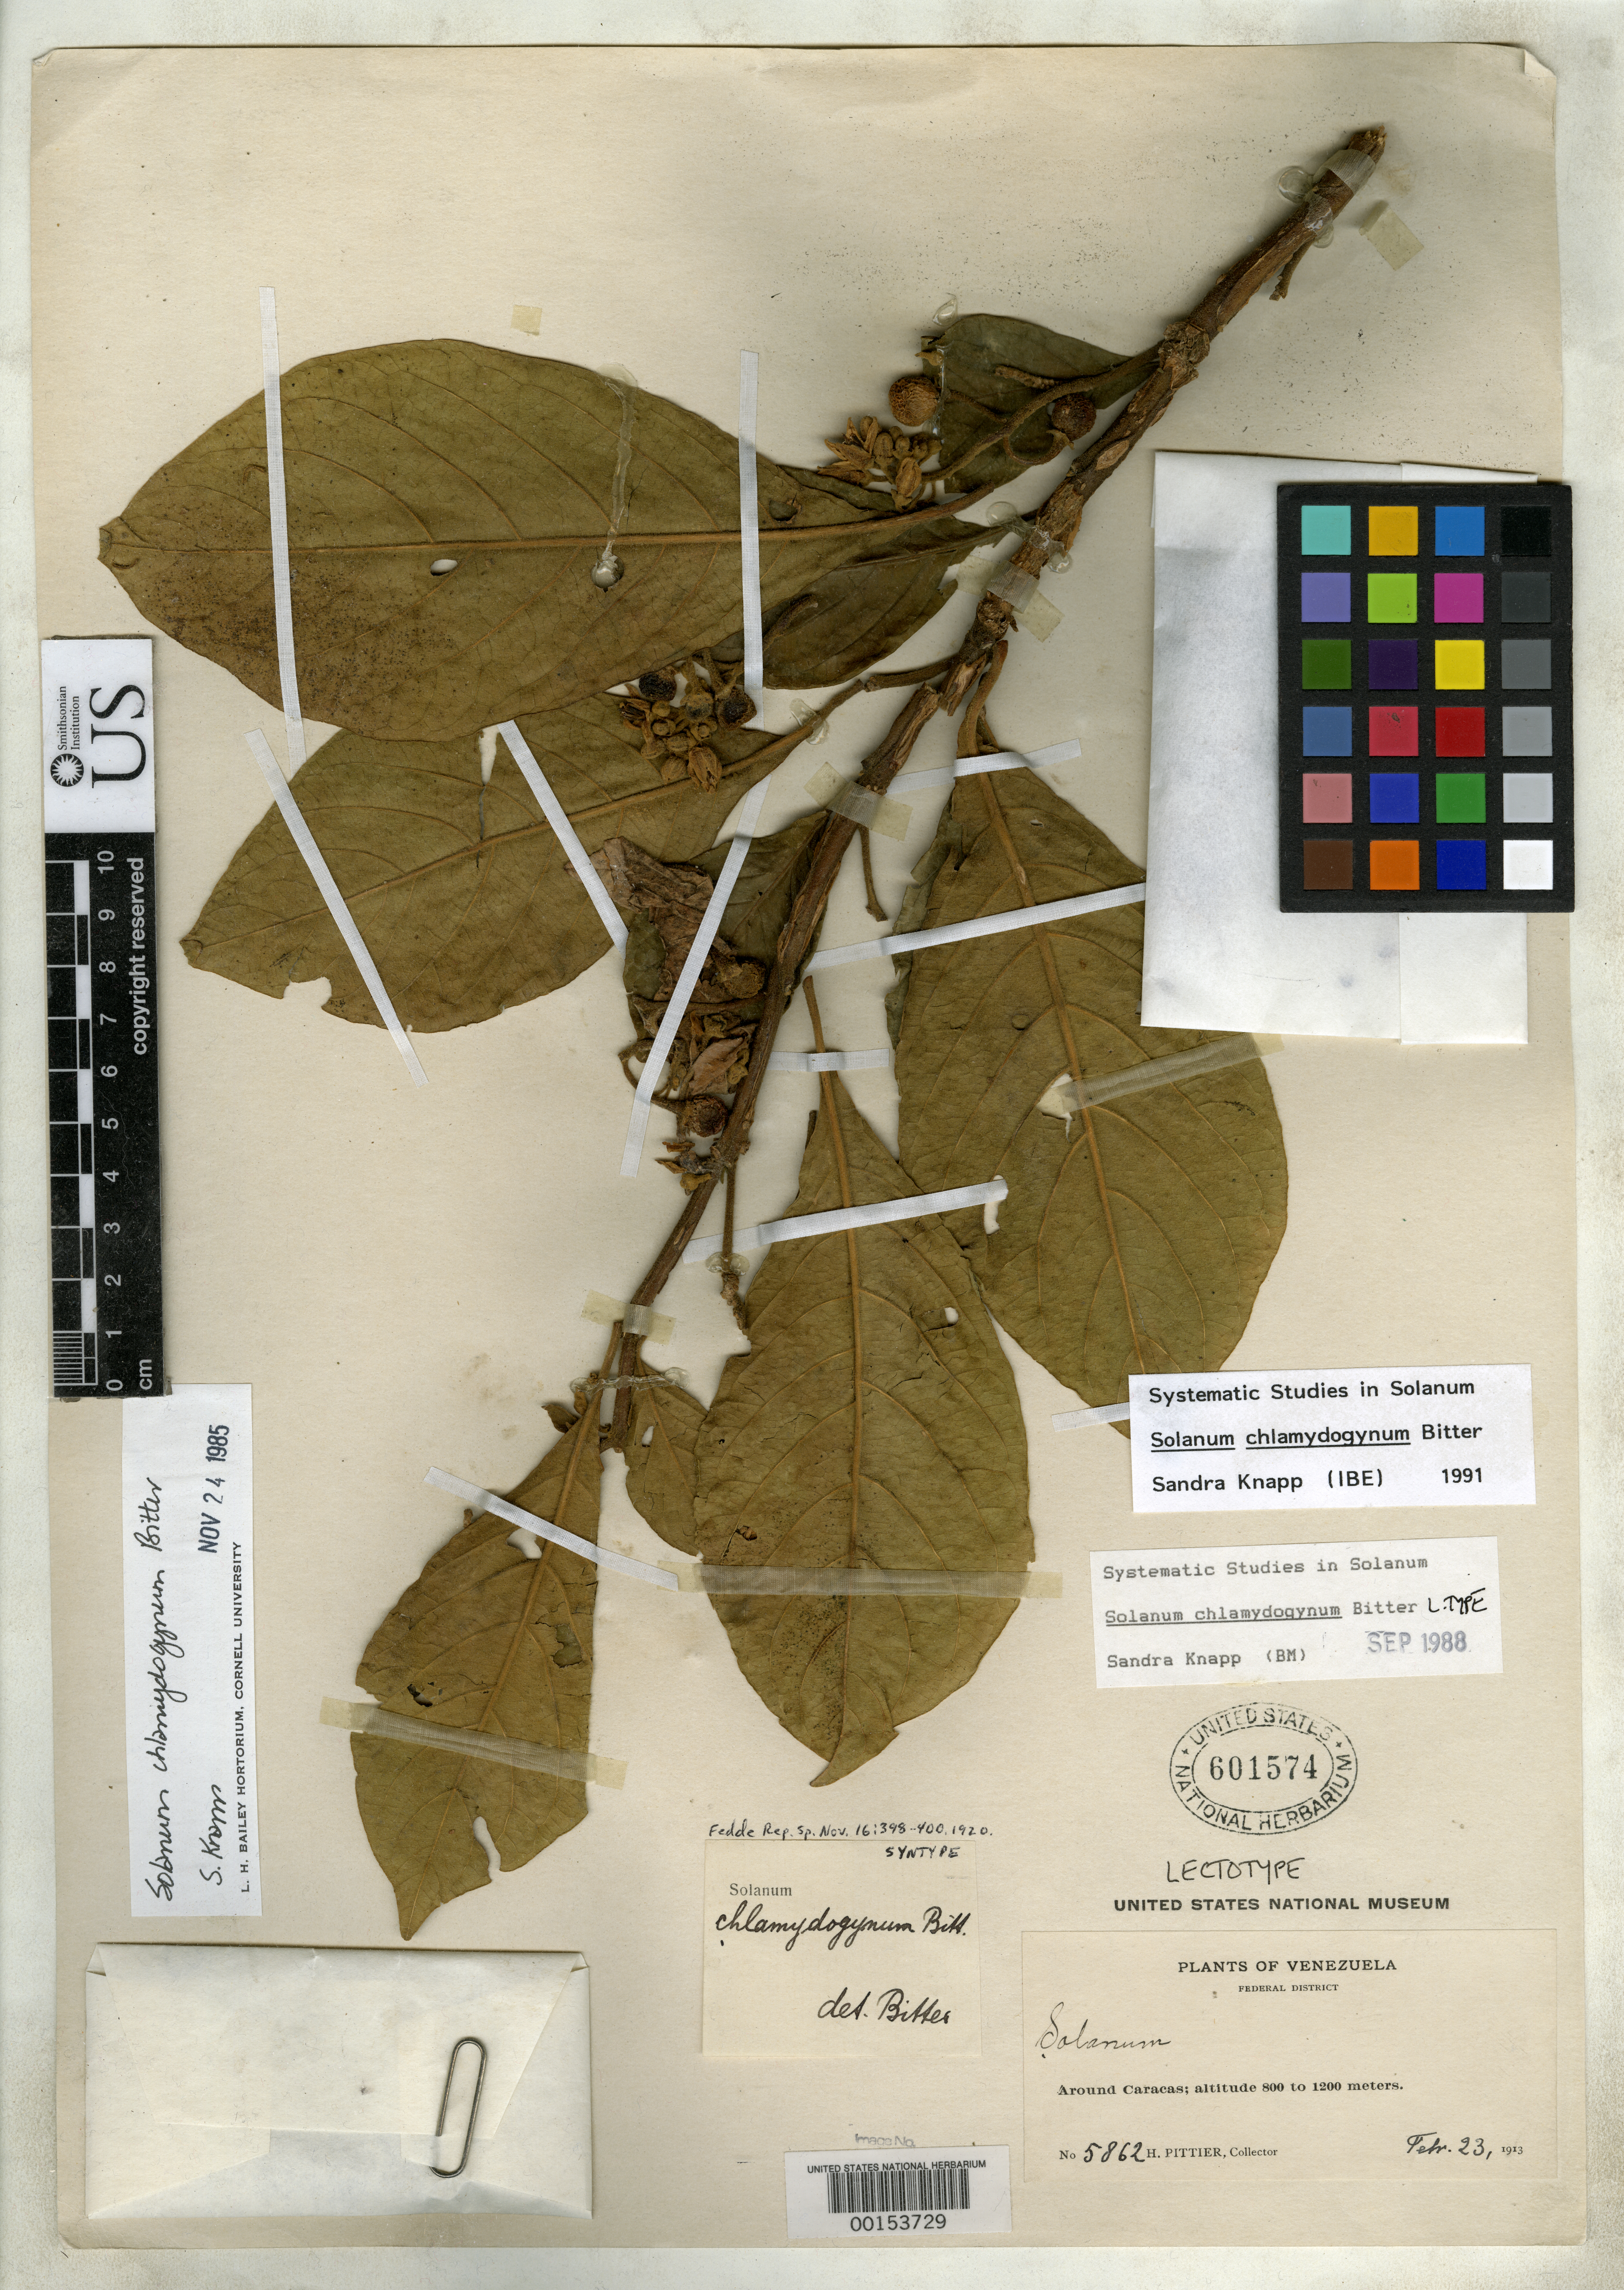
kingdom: Plantae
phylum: Tracheophyta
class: Magnoliopsida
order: Solanales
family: Solanaceae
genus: Solanum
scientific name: Solanum chlamydogynum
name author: Bitter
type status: Isolectotype; Isosyntype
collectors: H. F. Pittier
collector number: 5862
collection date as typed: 23 Feb 1913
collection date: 1913-02-23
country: Venezuela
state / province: Distrito Federal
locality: Around Caracas.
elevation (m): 800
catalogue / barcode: US 601574